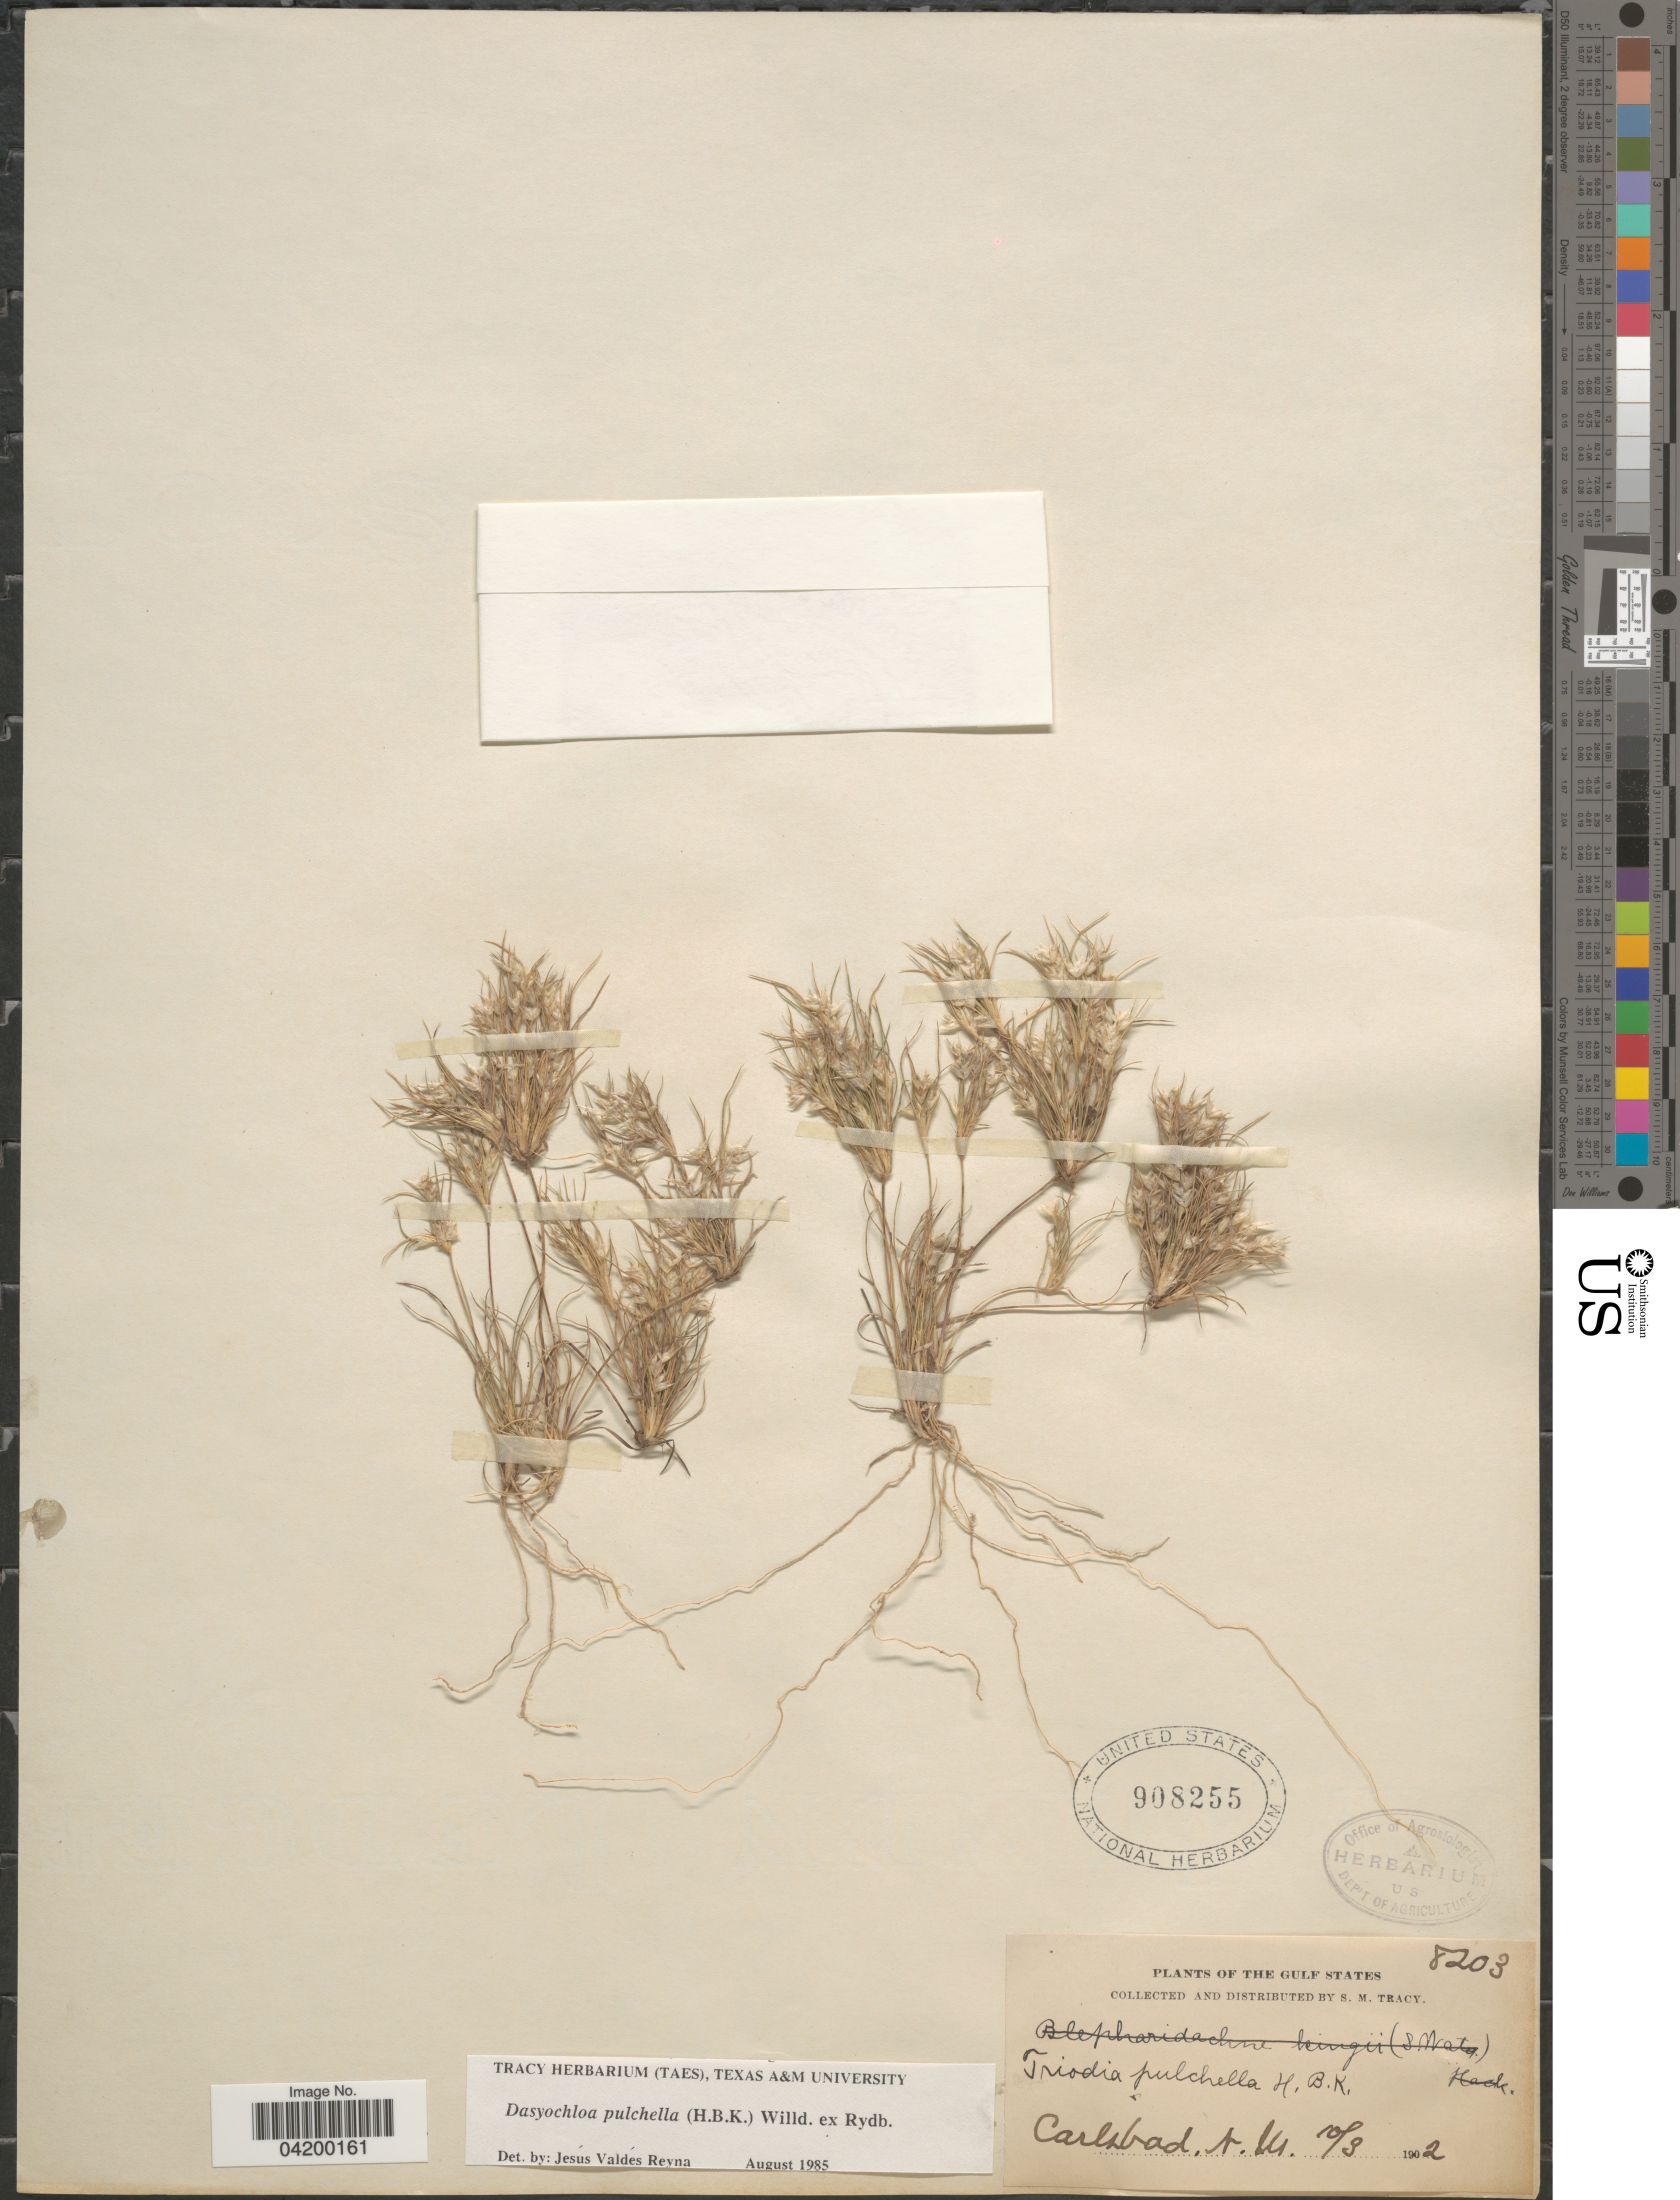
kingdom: Plantae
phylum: Tracheophyta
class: Liliopsida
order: Poales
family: Poaceae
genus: Dasyochloa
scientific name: Dasyochloa pulchella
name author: (Kunth) Willd. ex Rydb.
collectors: S. M. Tracy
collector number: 8203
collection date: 1902-10-03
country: United States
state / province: New Mexico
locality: Gulf States. Carlsbad.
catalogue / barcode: US 908255